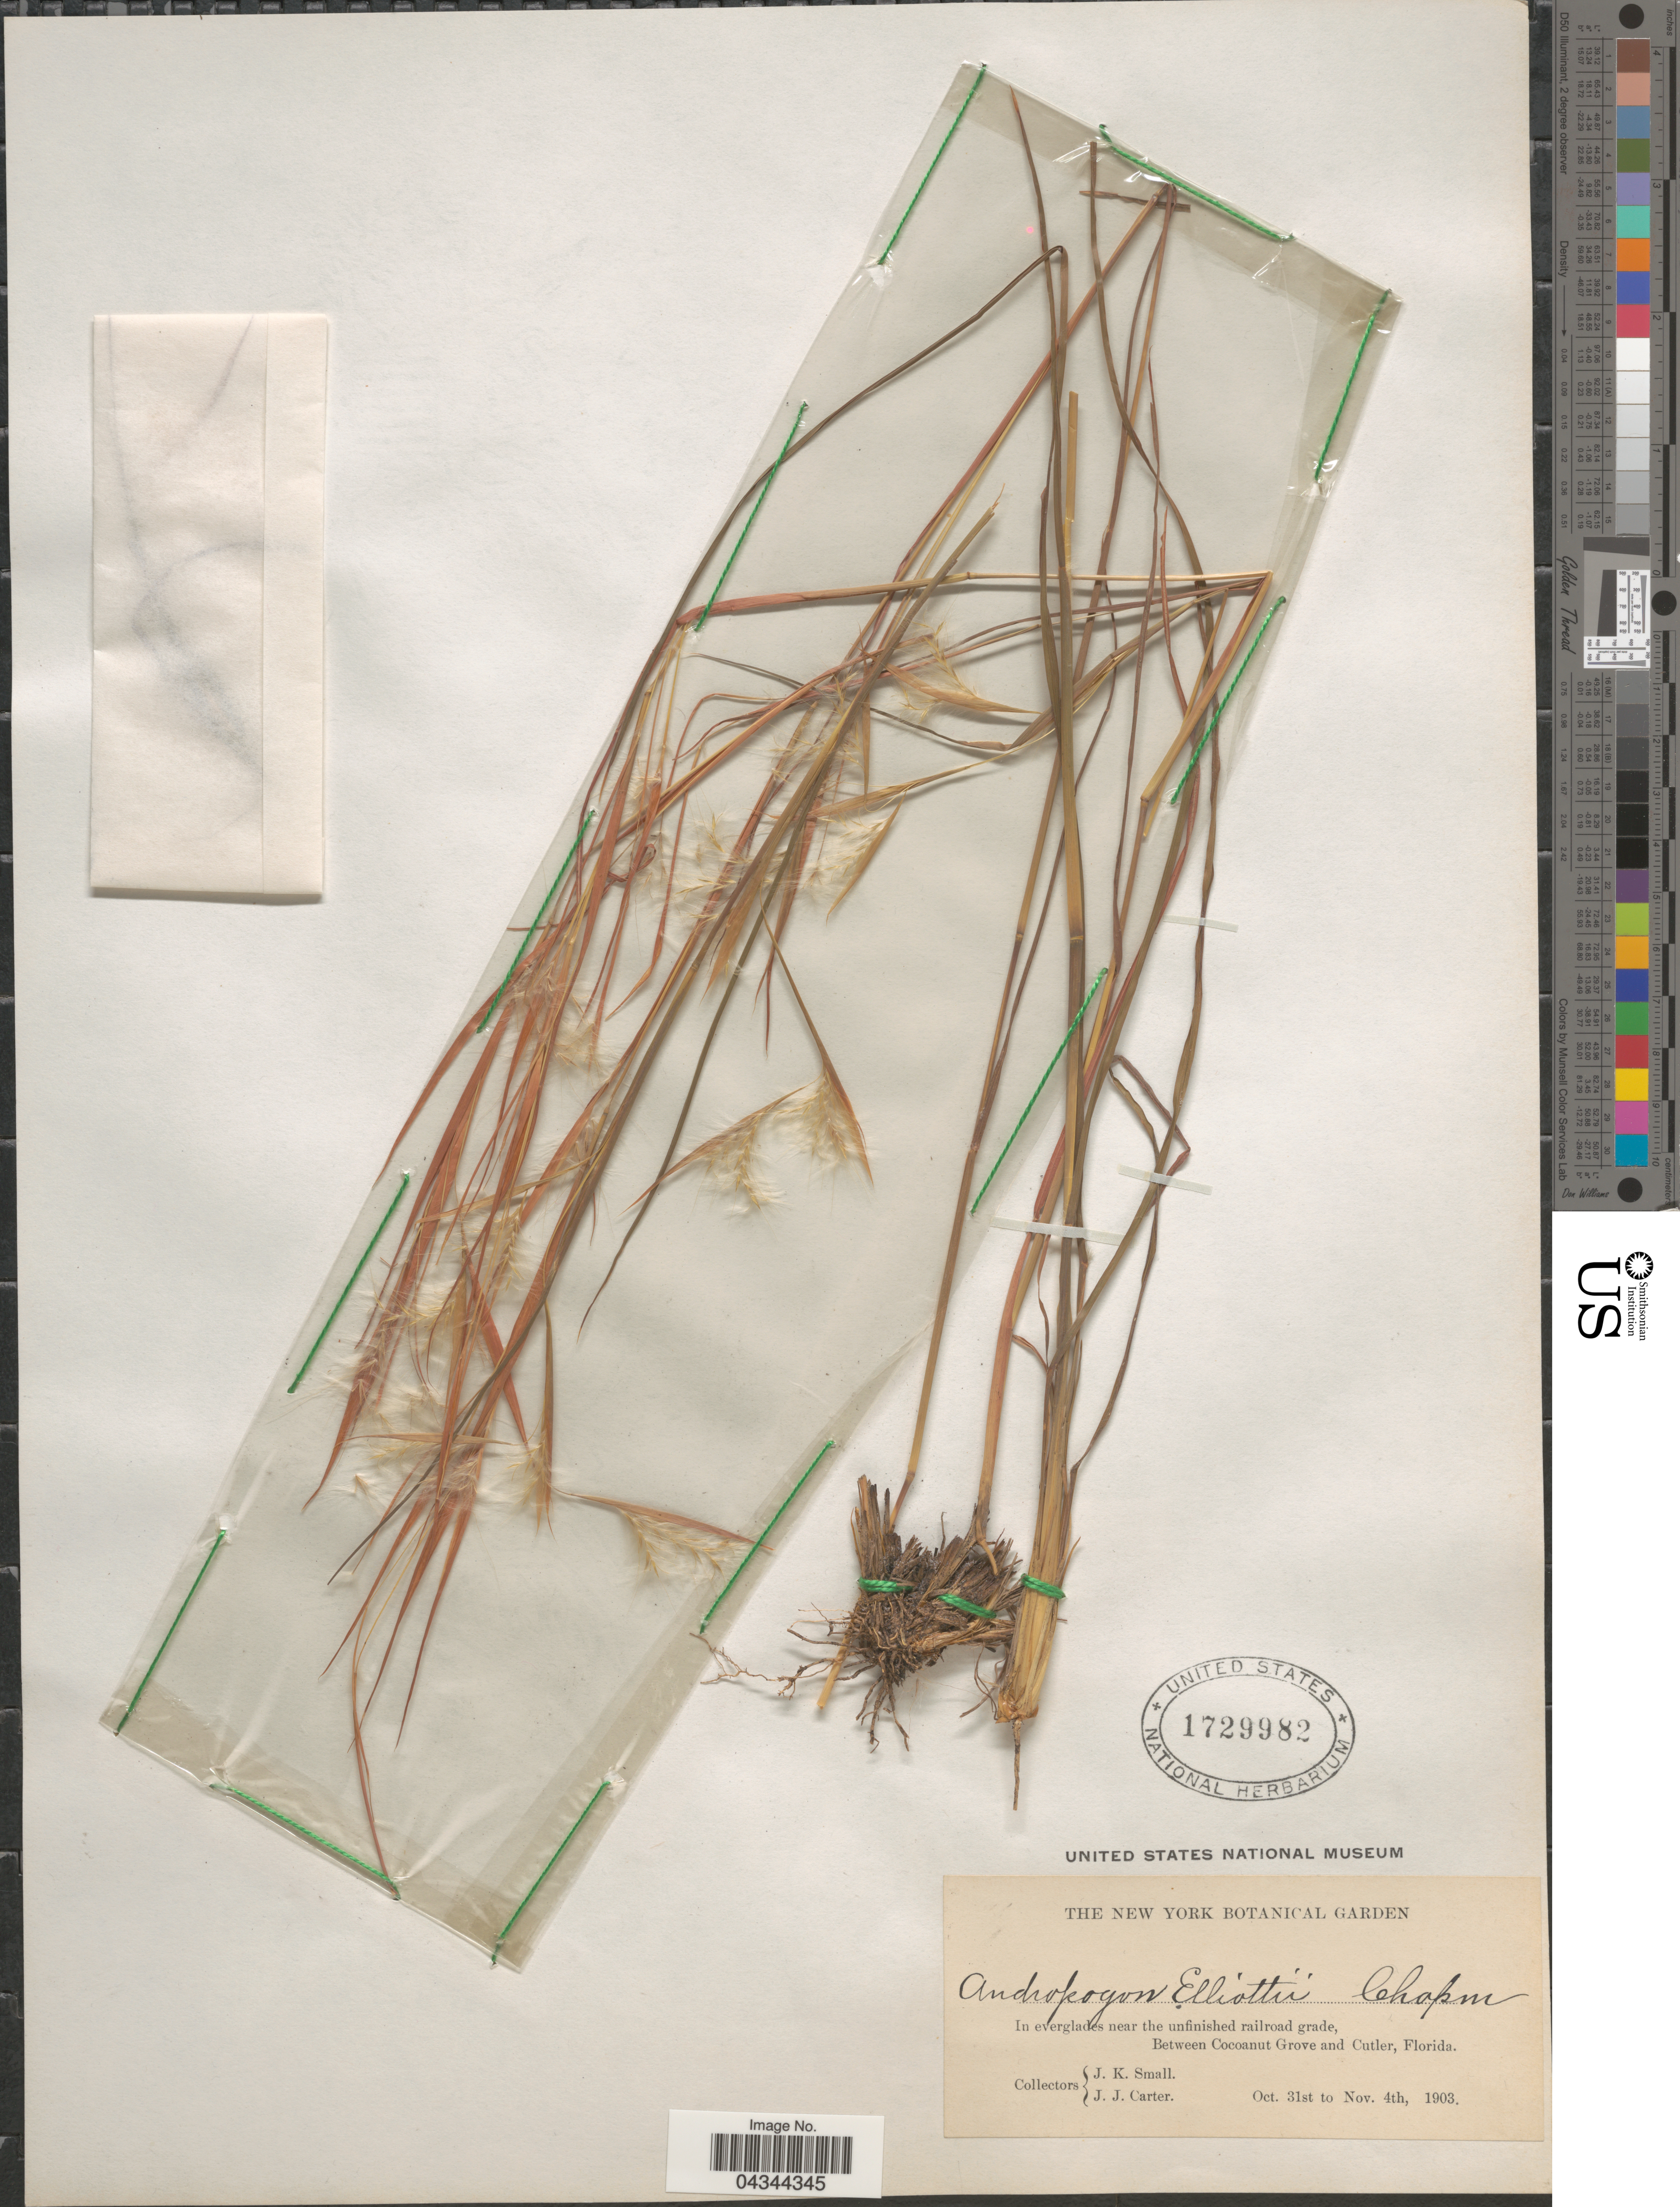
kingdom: Plantae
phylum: Tracheophyta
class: Liliopsida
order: Poales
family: Poaceae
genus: Andropogon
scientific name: Andropogon virginicus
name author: L.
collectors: J. K. Small & J. Carter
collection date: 1903-10-31/1903-11-04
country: United States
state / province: Florida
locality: In everglades near the unfinished railroad grade, Between Cocoanut Grove and Cutler.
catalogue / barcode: US 1729982